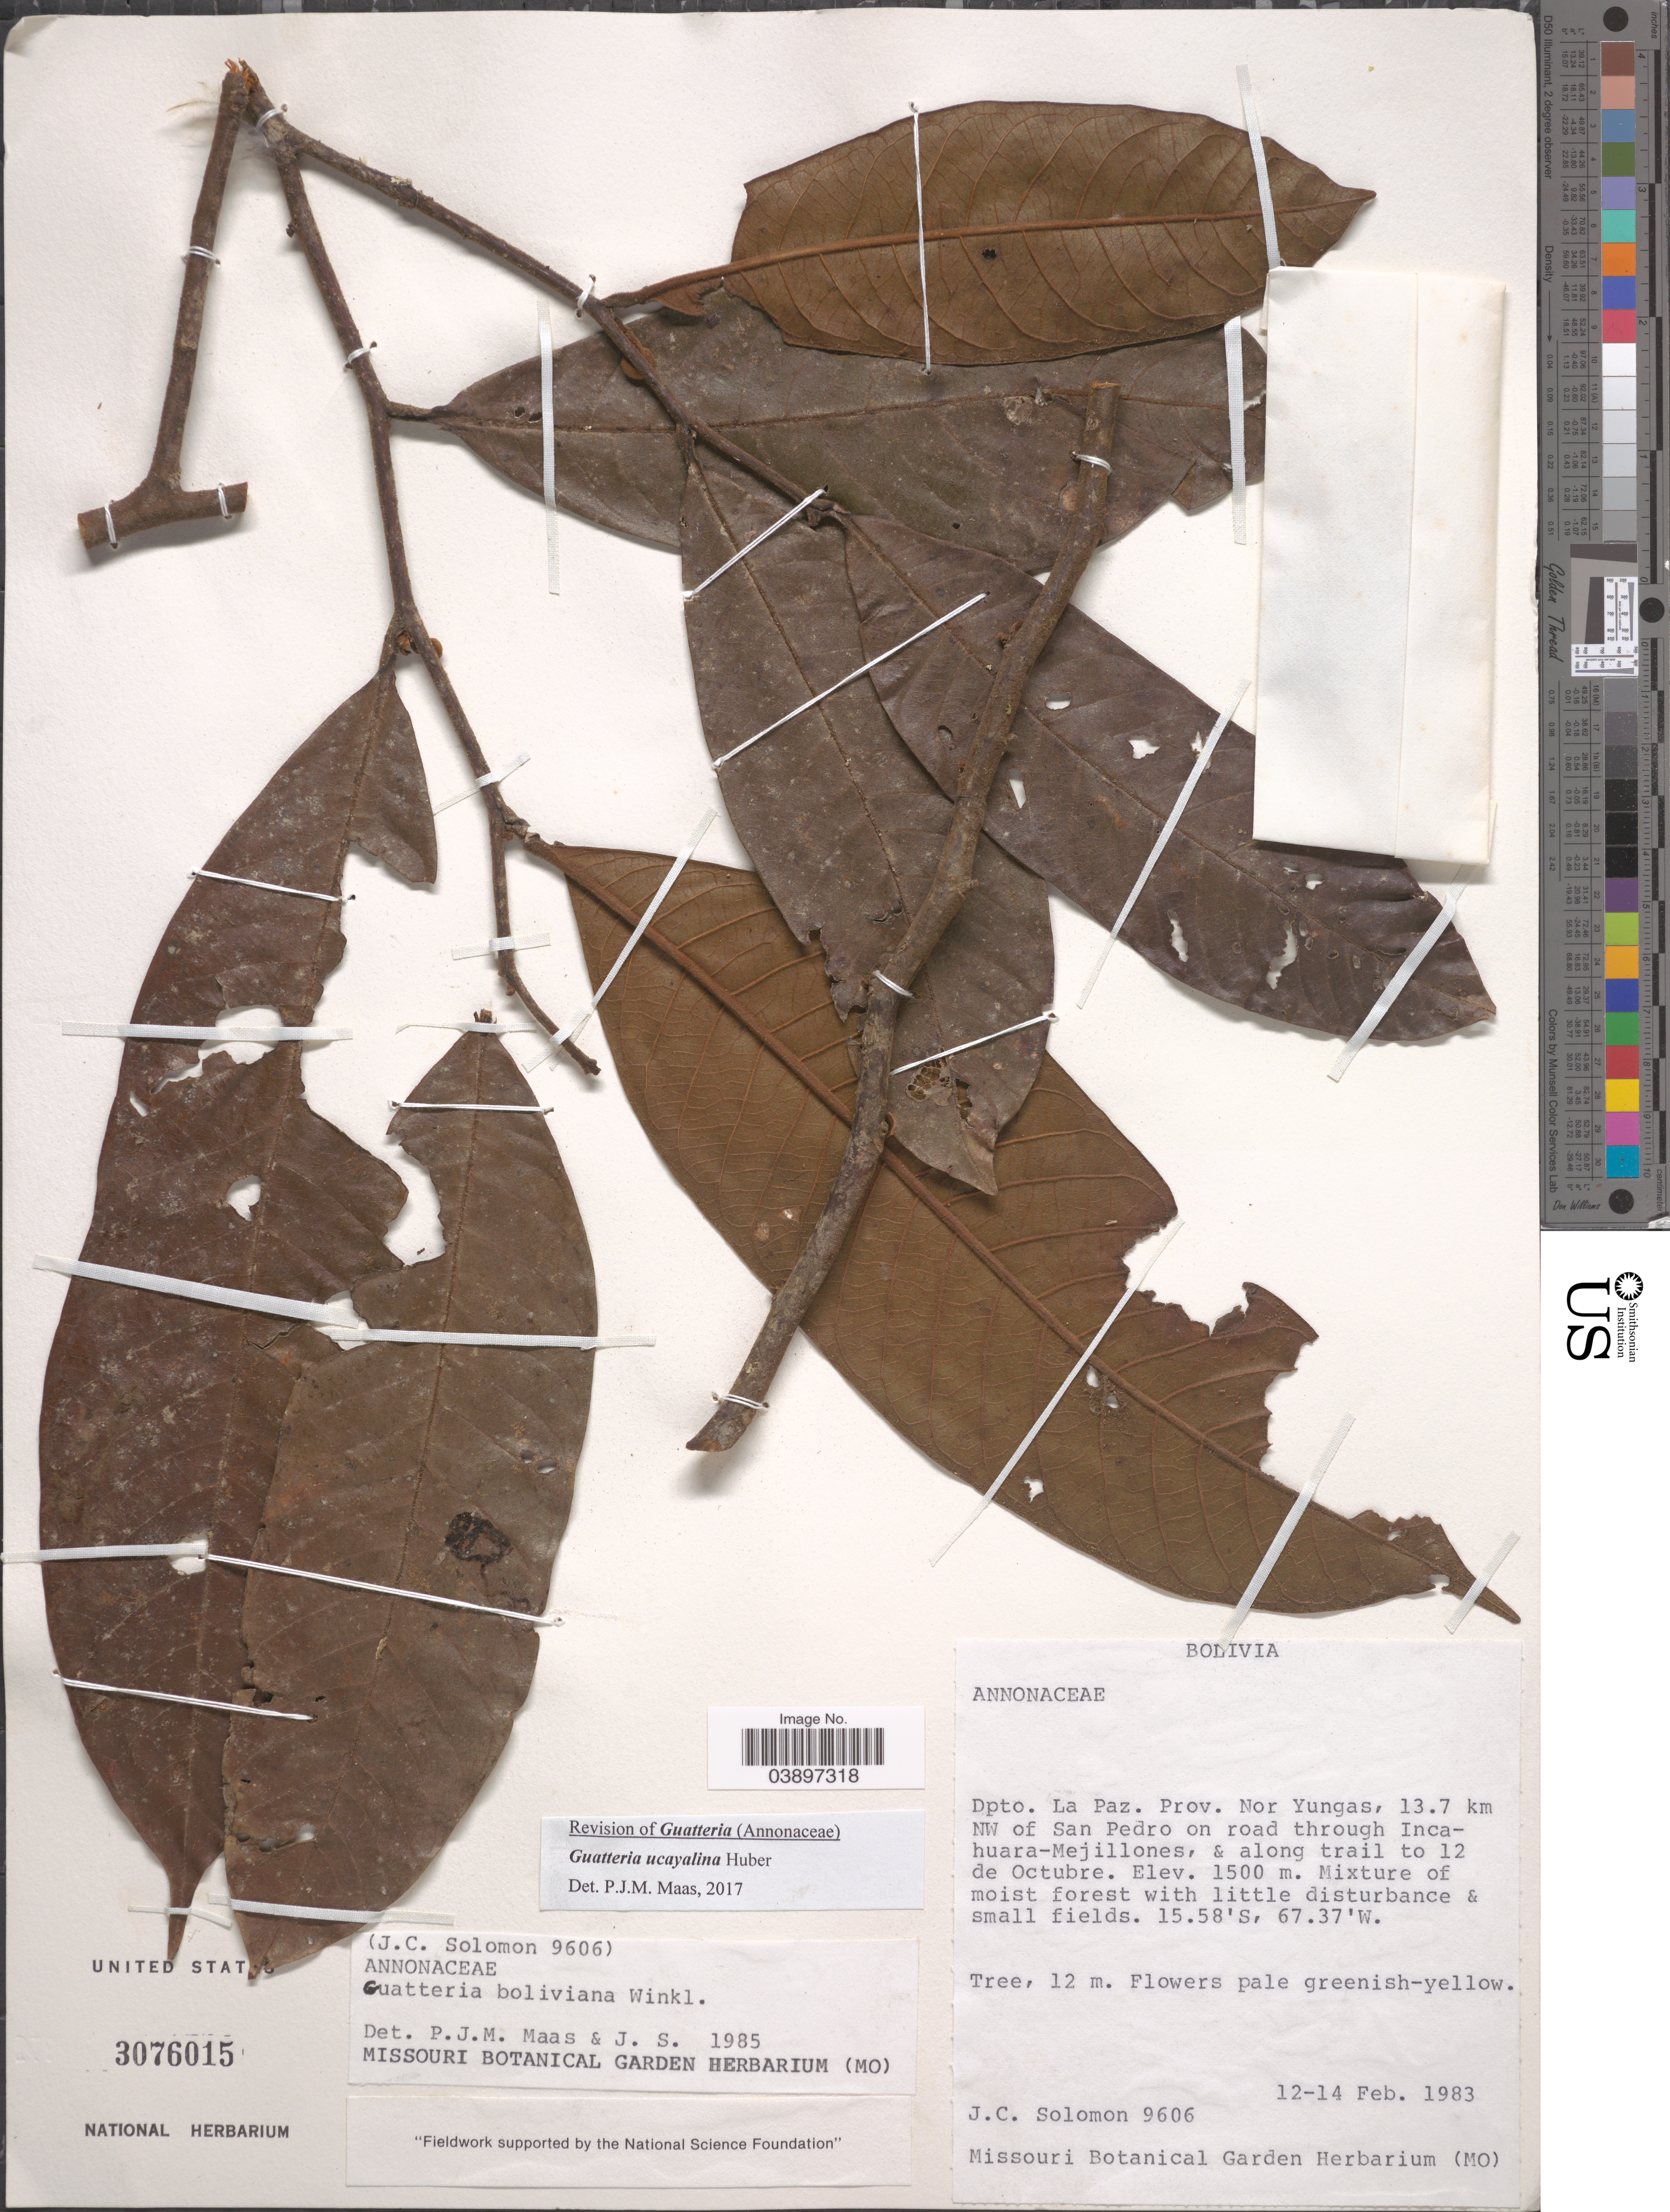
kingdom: Plantae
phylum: Tracheophyta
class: Magnoliopsida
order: Magnoliales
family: Annonaceae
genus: Guatteria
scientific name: Guatteria ucayalina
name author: Huber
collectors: J. C. Solomon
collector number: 9606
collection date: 1983-02-12/1983-02-14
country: Bolivia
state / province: La Paz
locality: Dpto. La Paz. Prov. Nor Yungas, 13.7 km NW of San Pedro on road through Incahuara-Mejillones, & along trail to 12 de Octubre.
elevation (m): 1500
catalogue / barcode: US 3076015